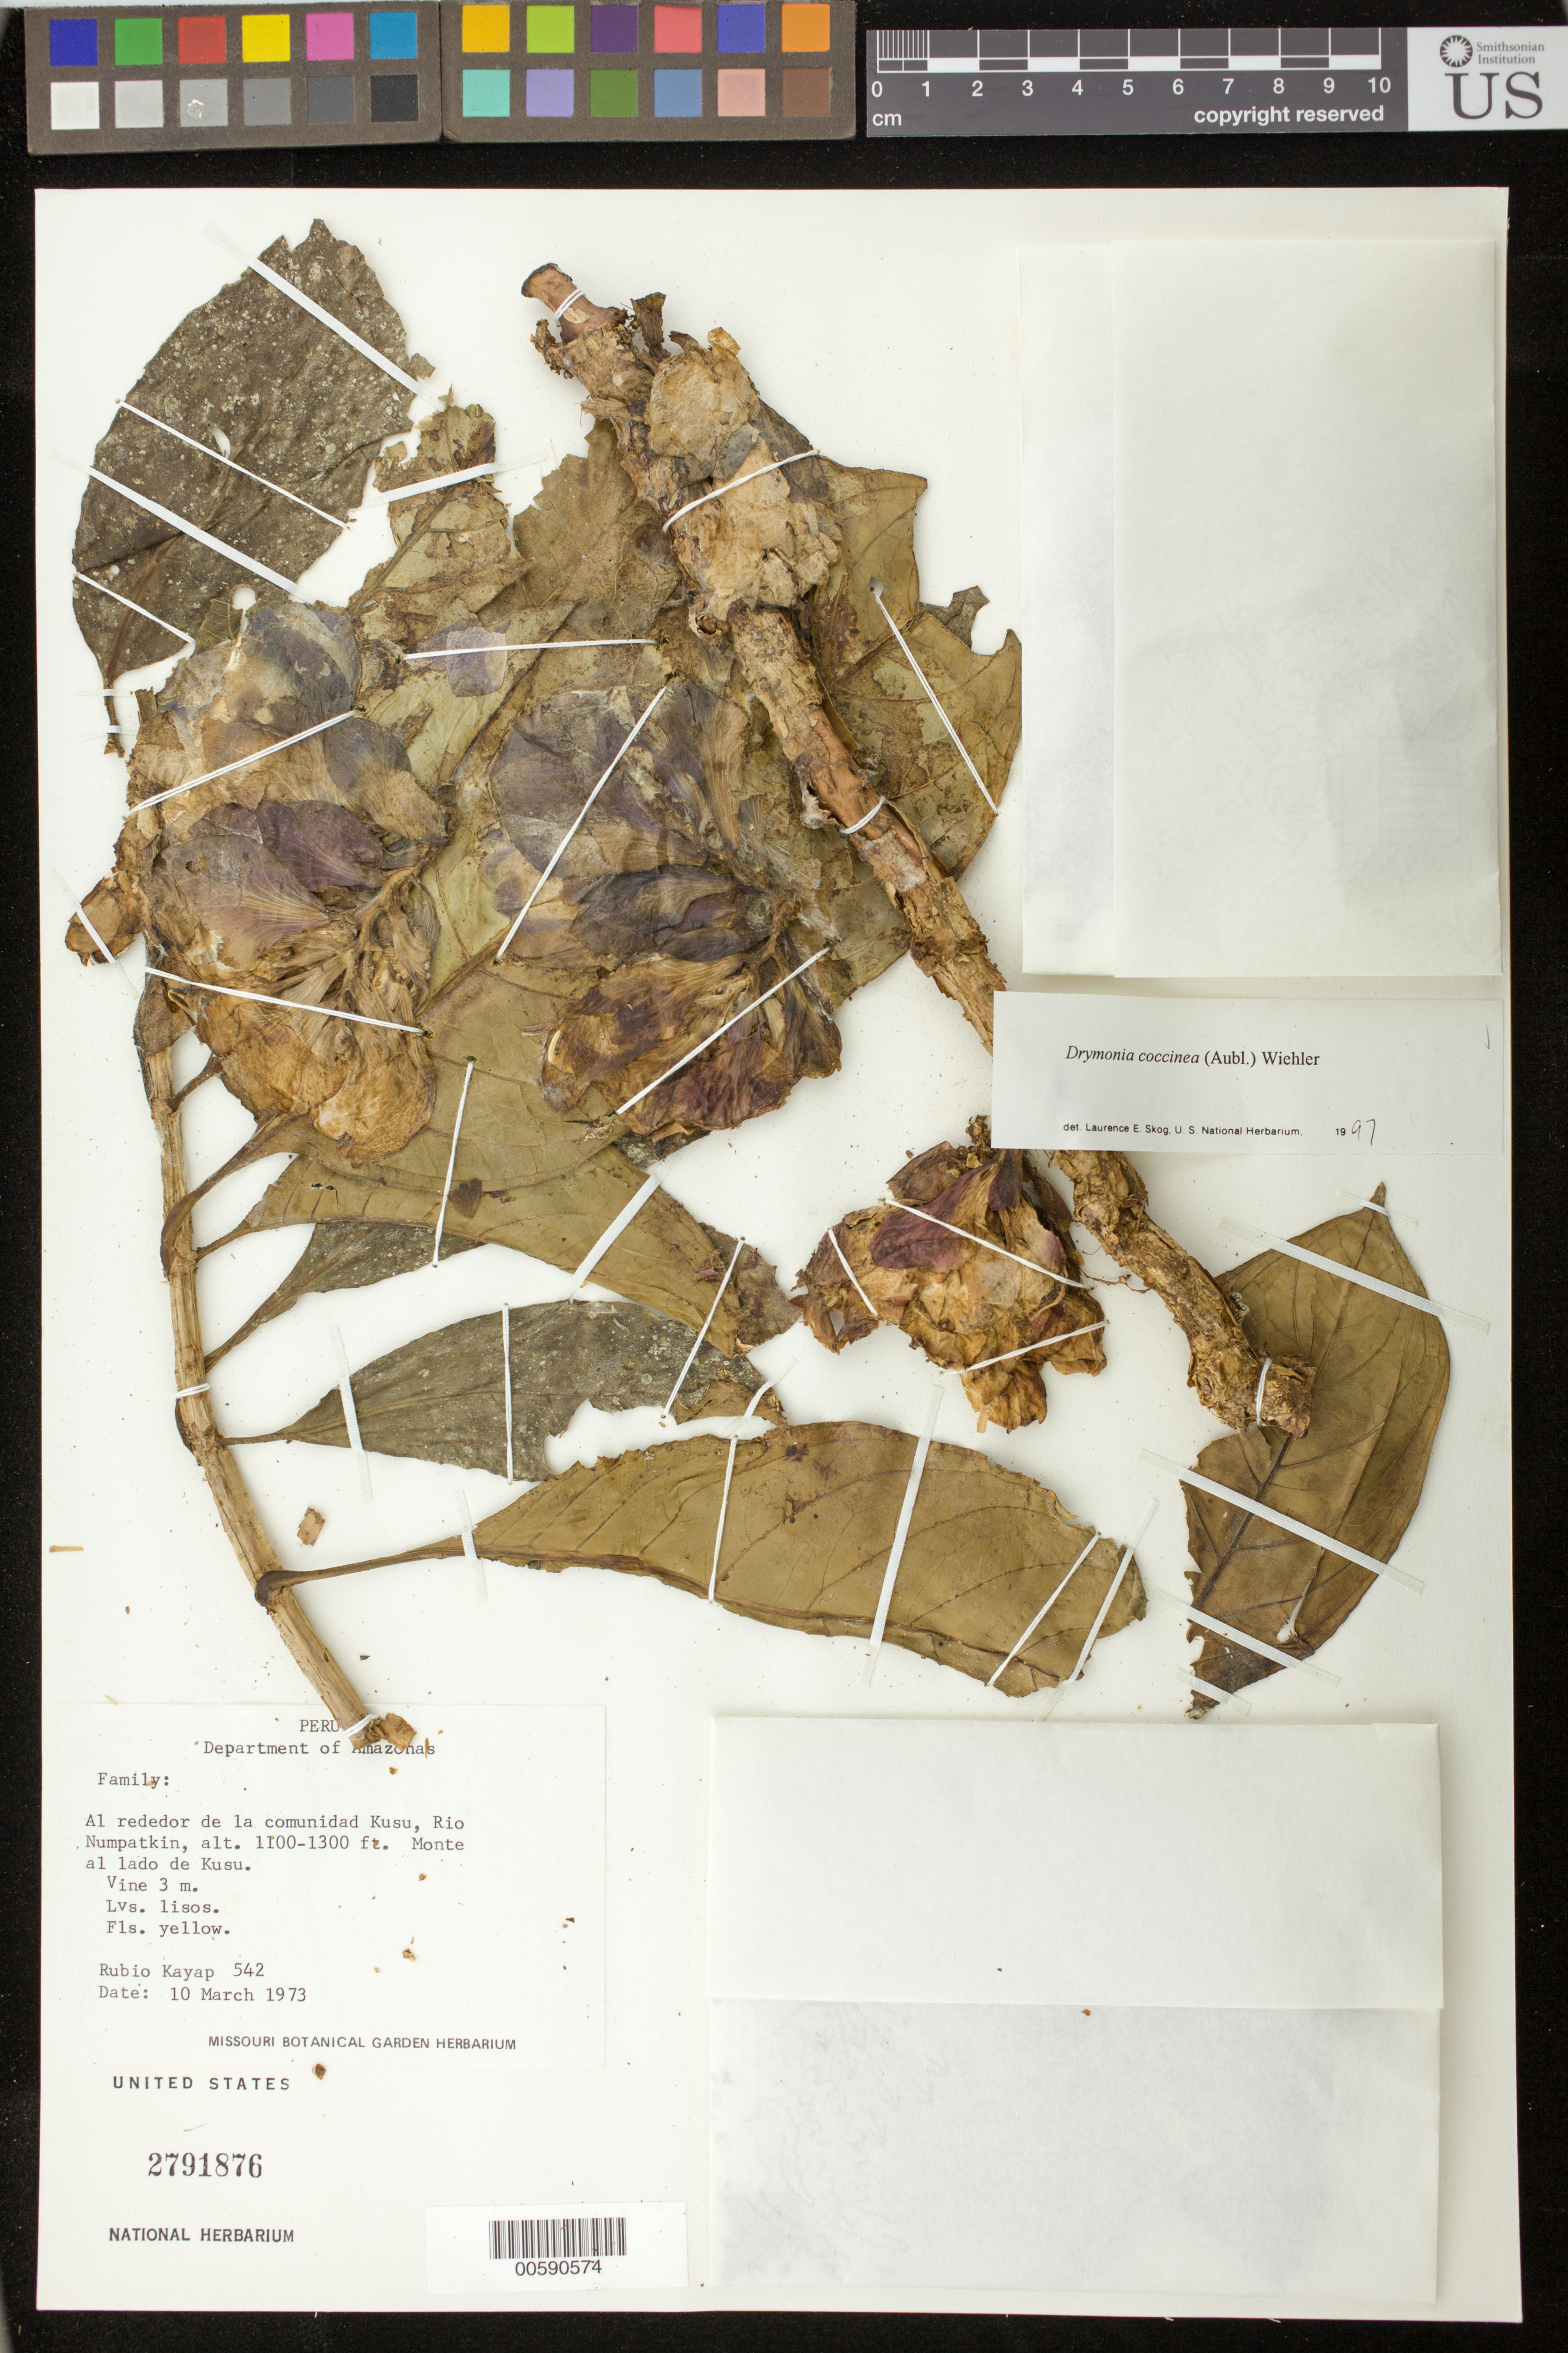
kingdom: Plantae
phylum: Tracheophyta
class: Magnoliopsida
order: Lamiales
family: Gesneriaceae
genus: Drymonia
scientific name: Drymonia coccinea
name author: (Aubl.) Wiehler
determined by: Skog, Laurence E.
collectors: R. Kayap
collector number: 542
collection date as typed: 10 Mar 1973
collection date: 1973-03-10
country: Peru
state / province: Amazonas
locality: Al rededor de la comunidad Kusu, Rio Numpatkin, al lado de Kusu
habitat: Monte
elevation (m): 335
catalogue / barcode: US 2791876